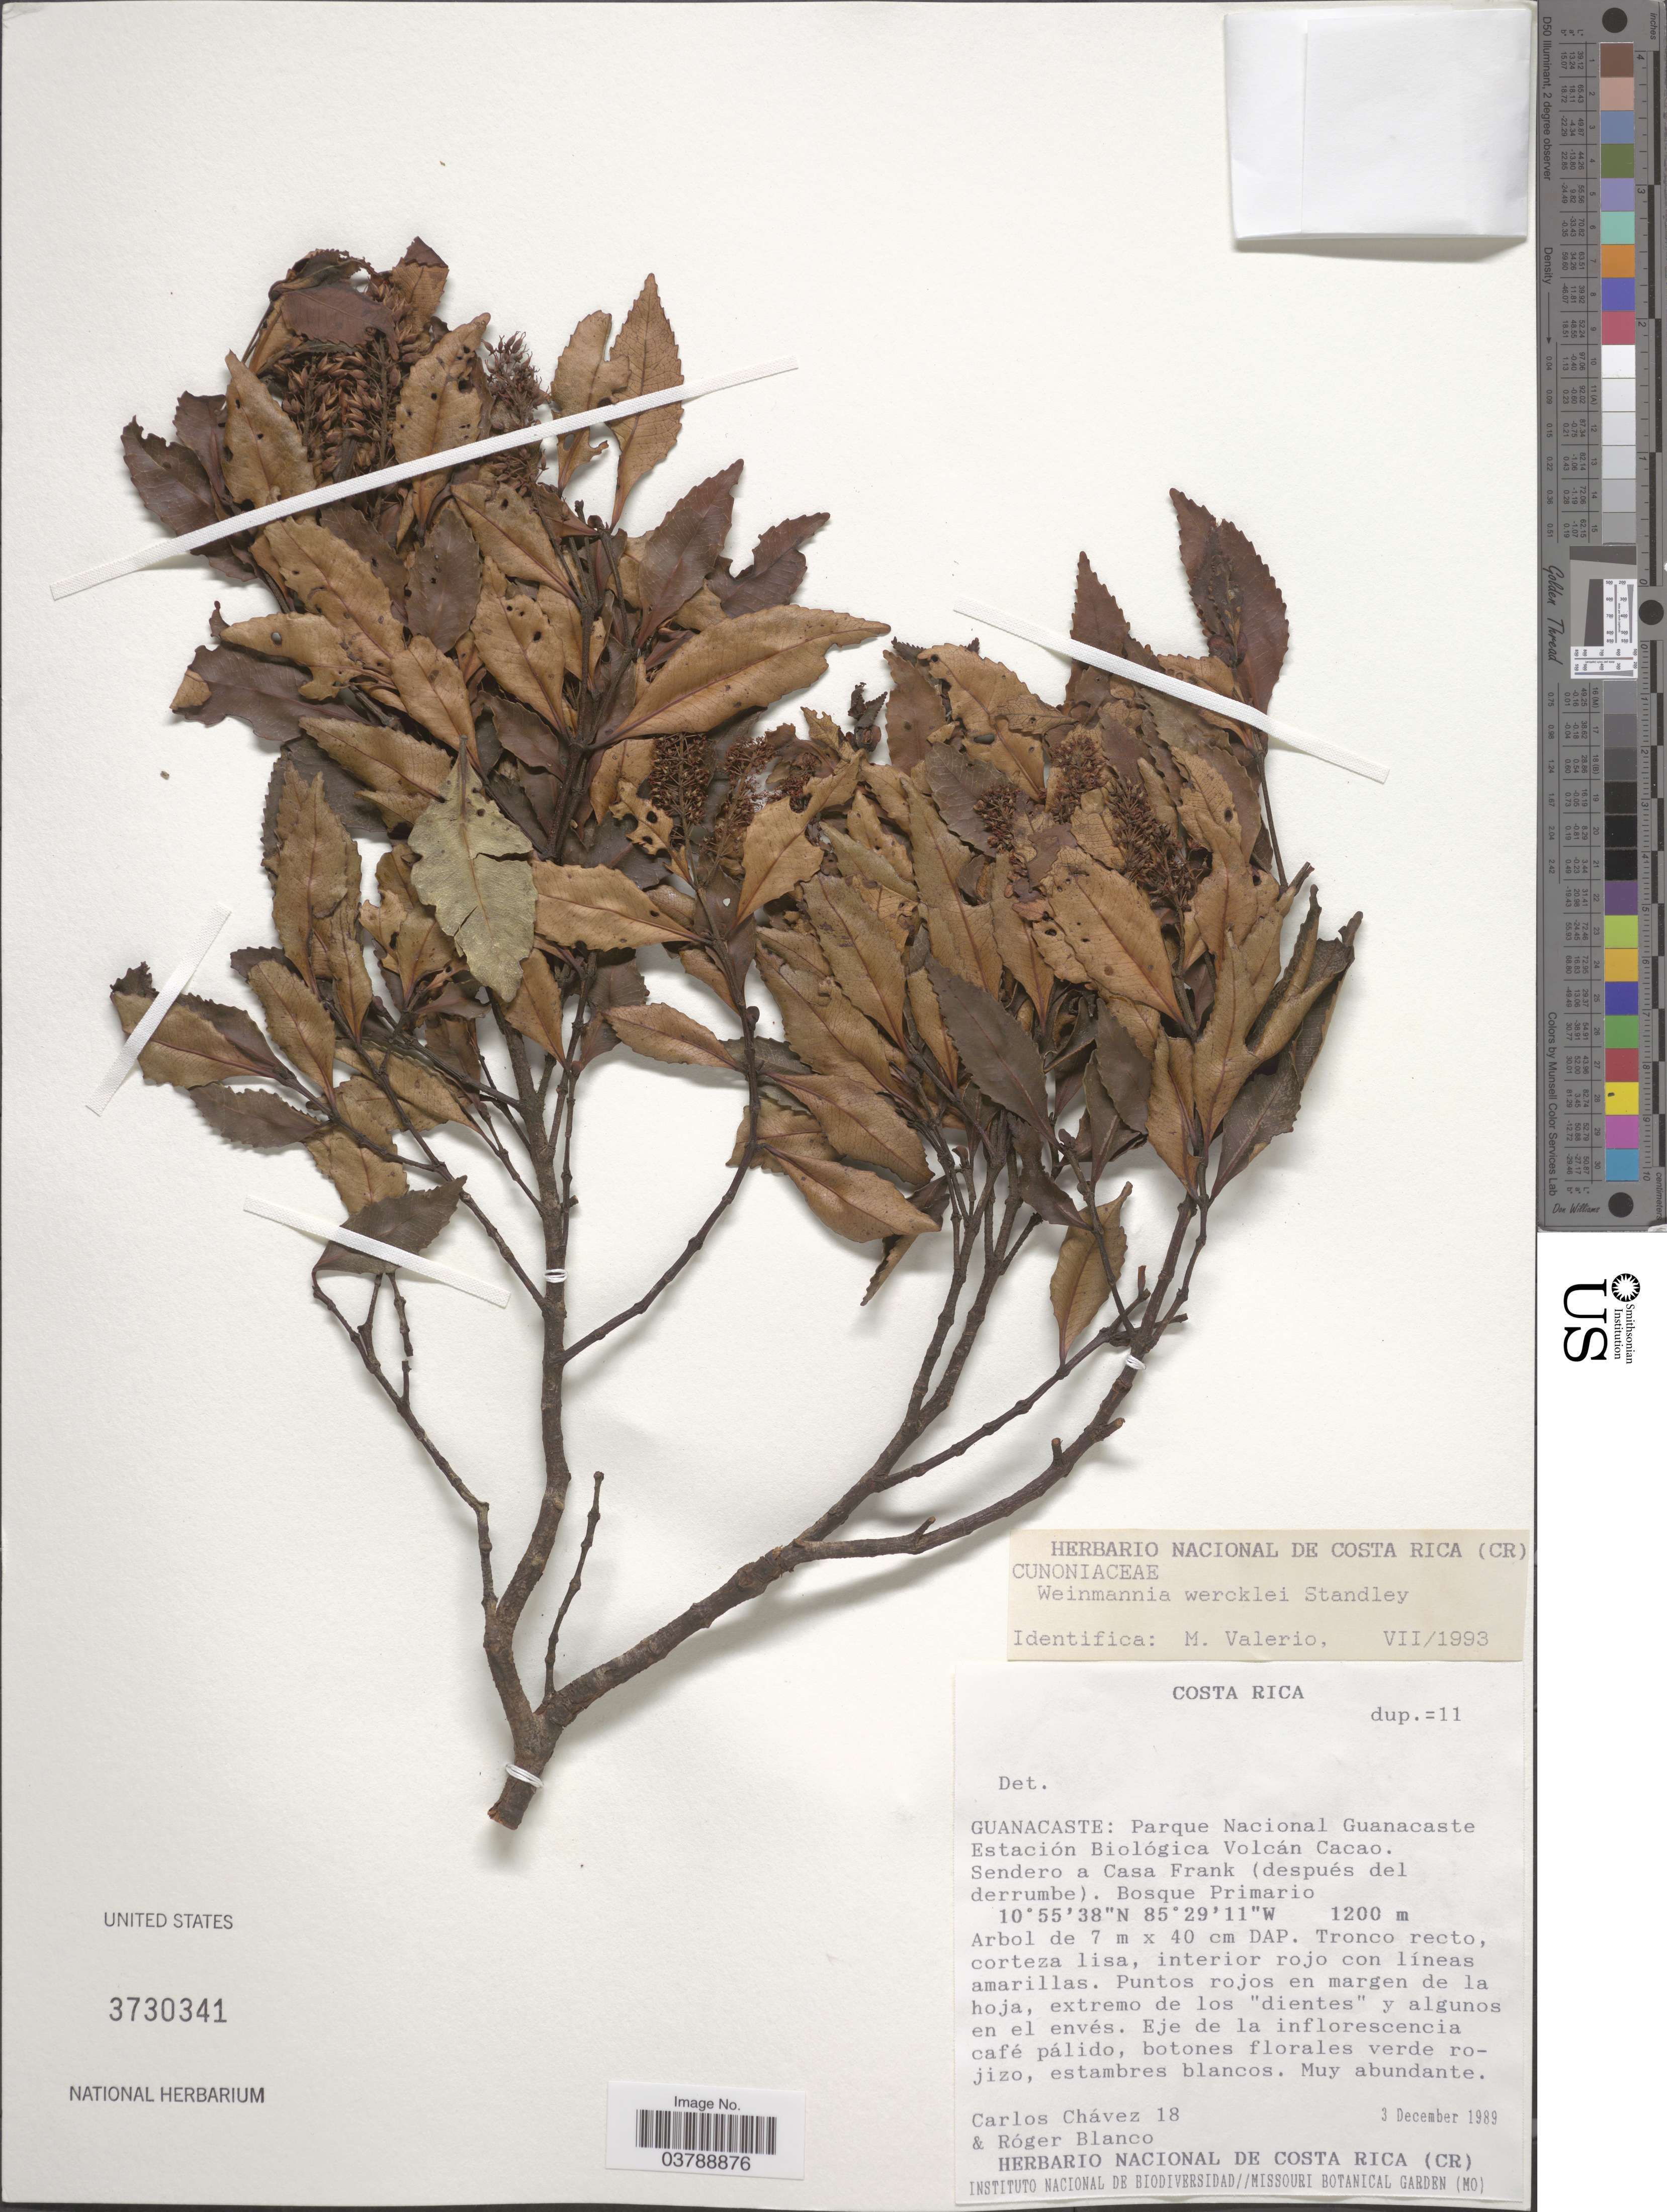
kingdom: Plantae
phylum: Tracheophyta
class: Magnoliopsida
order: Oxalidales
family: Cunoniaceae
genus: Weinmannia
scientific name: Weinmannia wercklei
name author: Standl.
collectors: C. Chávez & R. Blanco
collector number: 18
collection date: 1989-12-03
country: Costa Rica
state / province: Guanacaste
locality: Parque Nacional Guanacaste. Estación Biológica Volcán Cacao. Sendero a Casa Frank (después del derrumbe).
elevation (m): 1200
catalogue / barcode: US 3730341